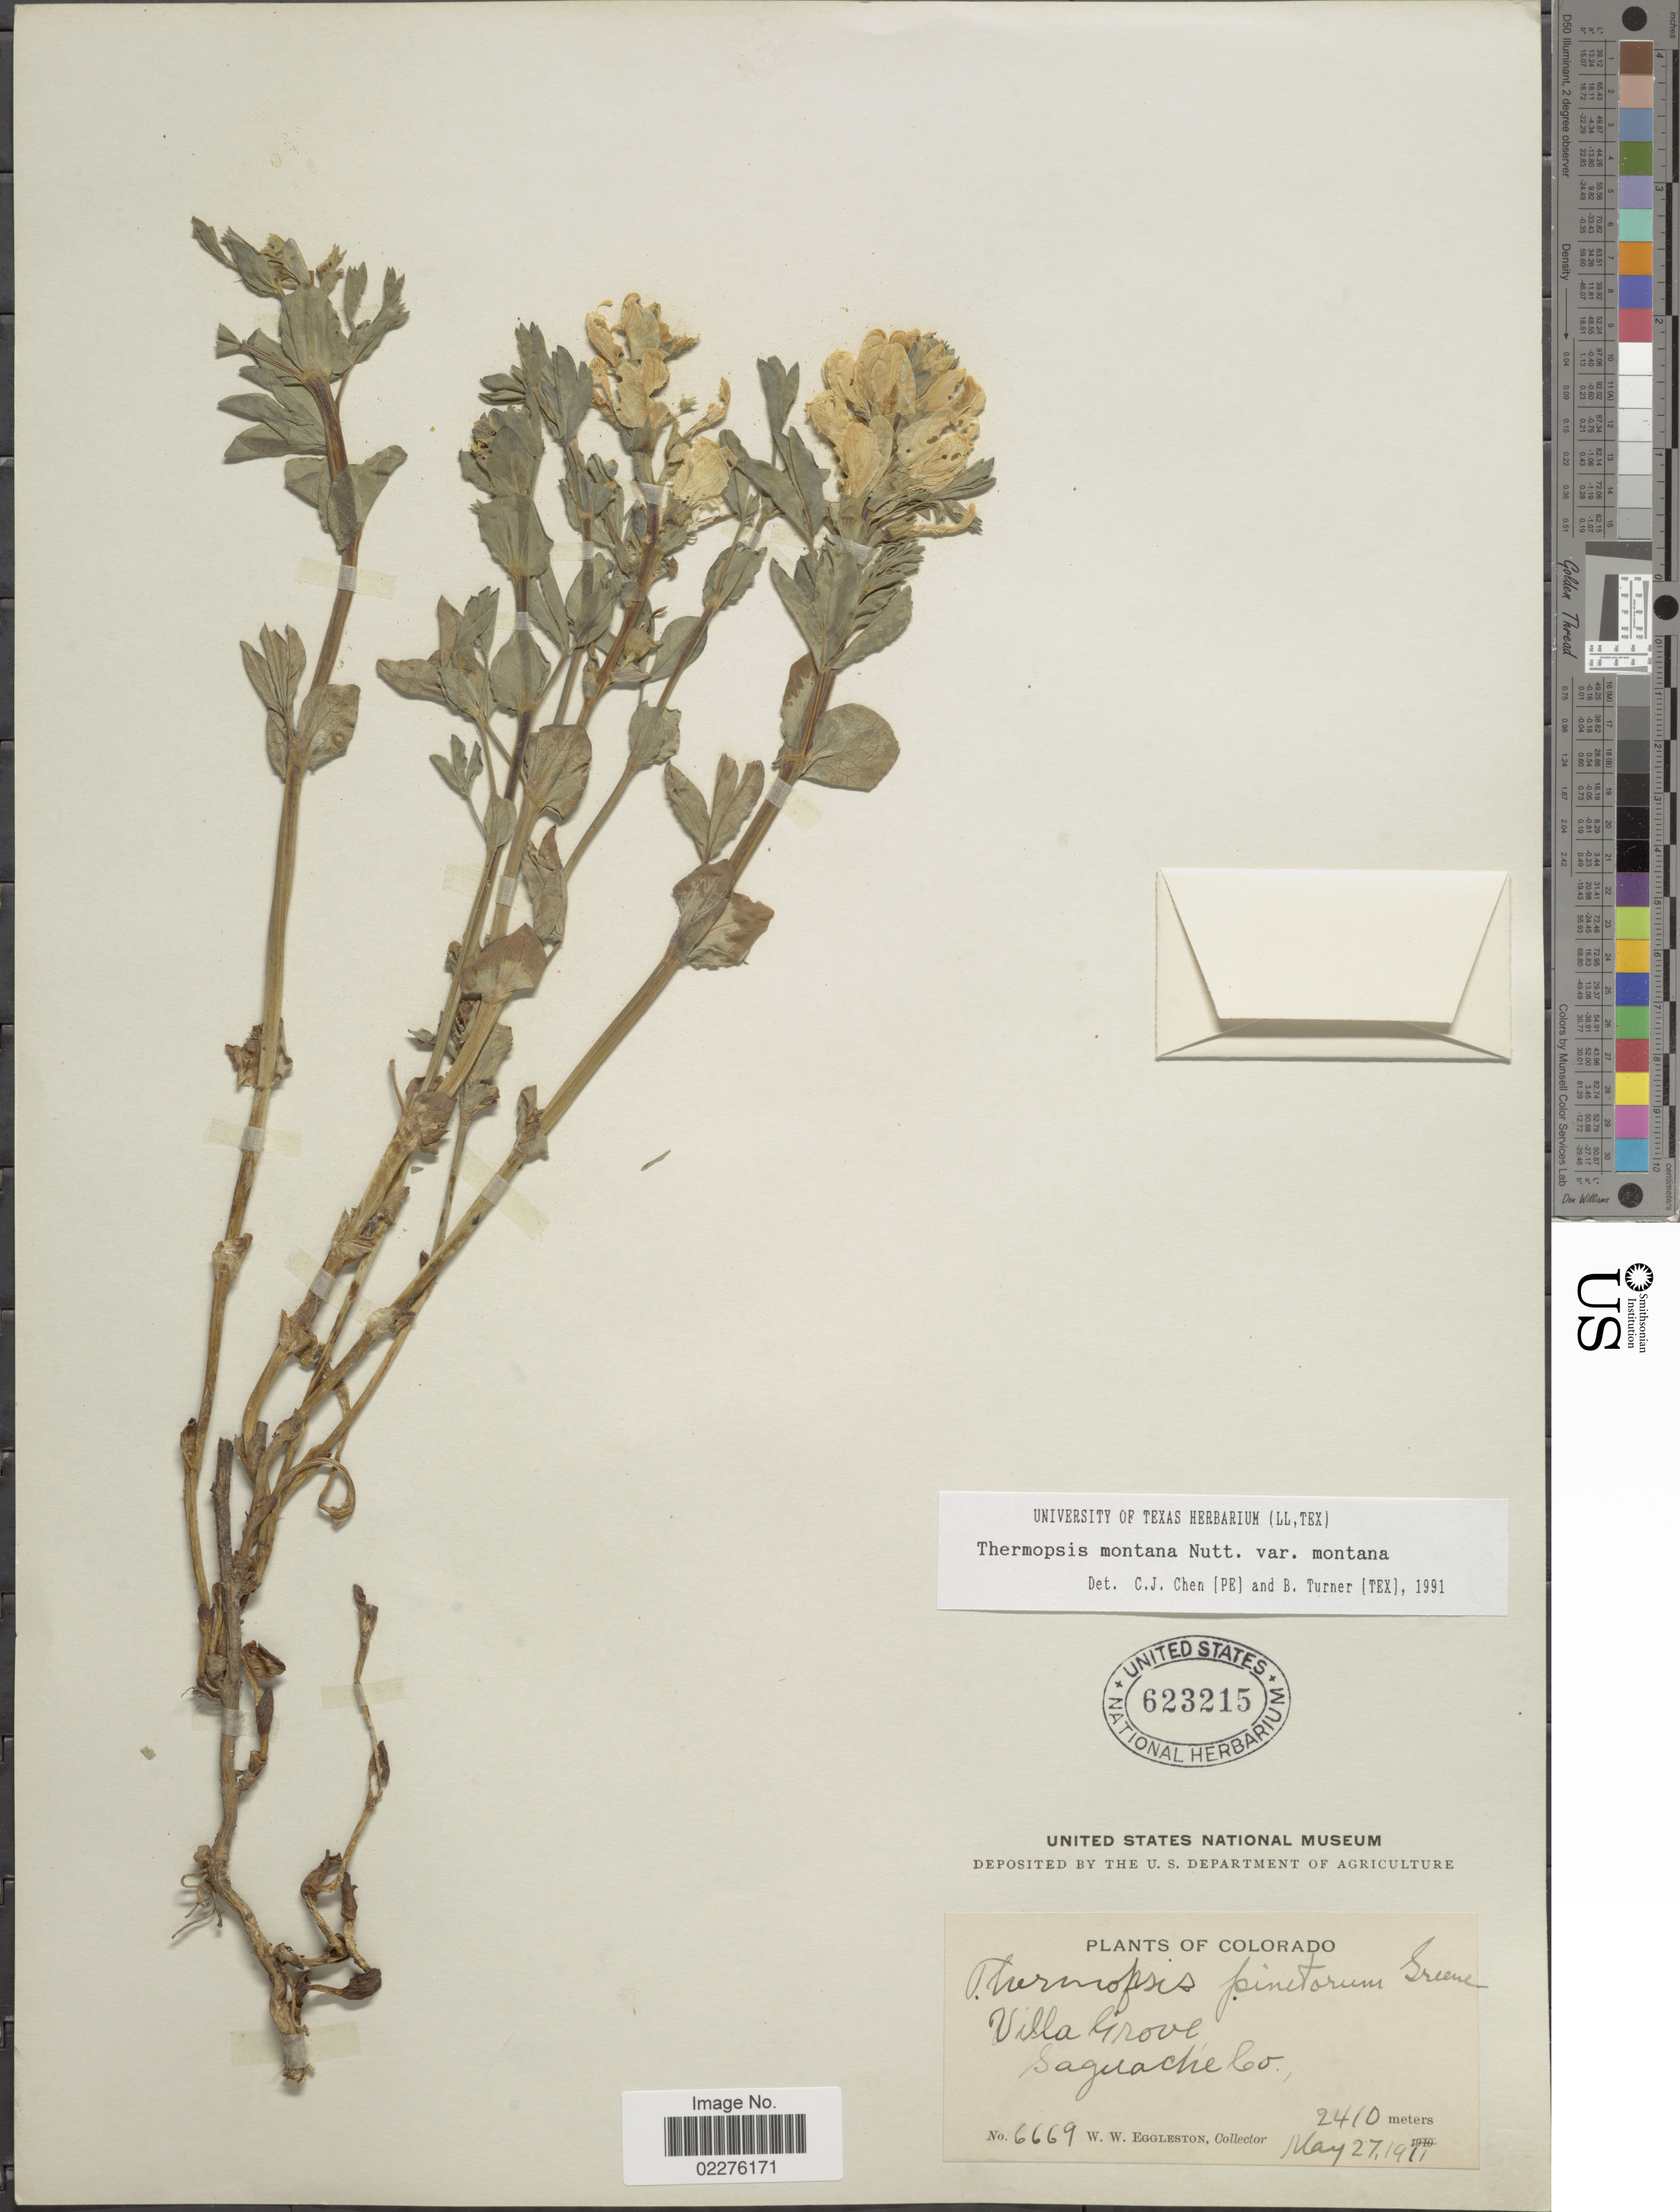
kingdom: Plantae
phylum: Tracheophyta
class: Magnoliopsida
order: Fabales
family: Fabaceae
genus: Thermopsis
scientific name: Thermopsis montana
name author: Nutt.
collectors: W. W. Eggleston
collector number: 6669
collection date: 1911-05-27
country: United States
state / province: Colorado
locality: Villa Grove, Saguache Co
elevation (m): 2410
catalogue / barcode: US 623215